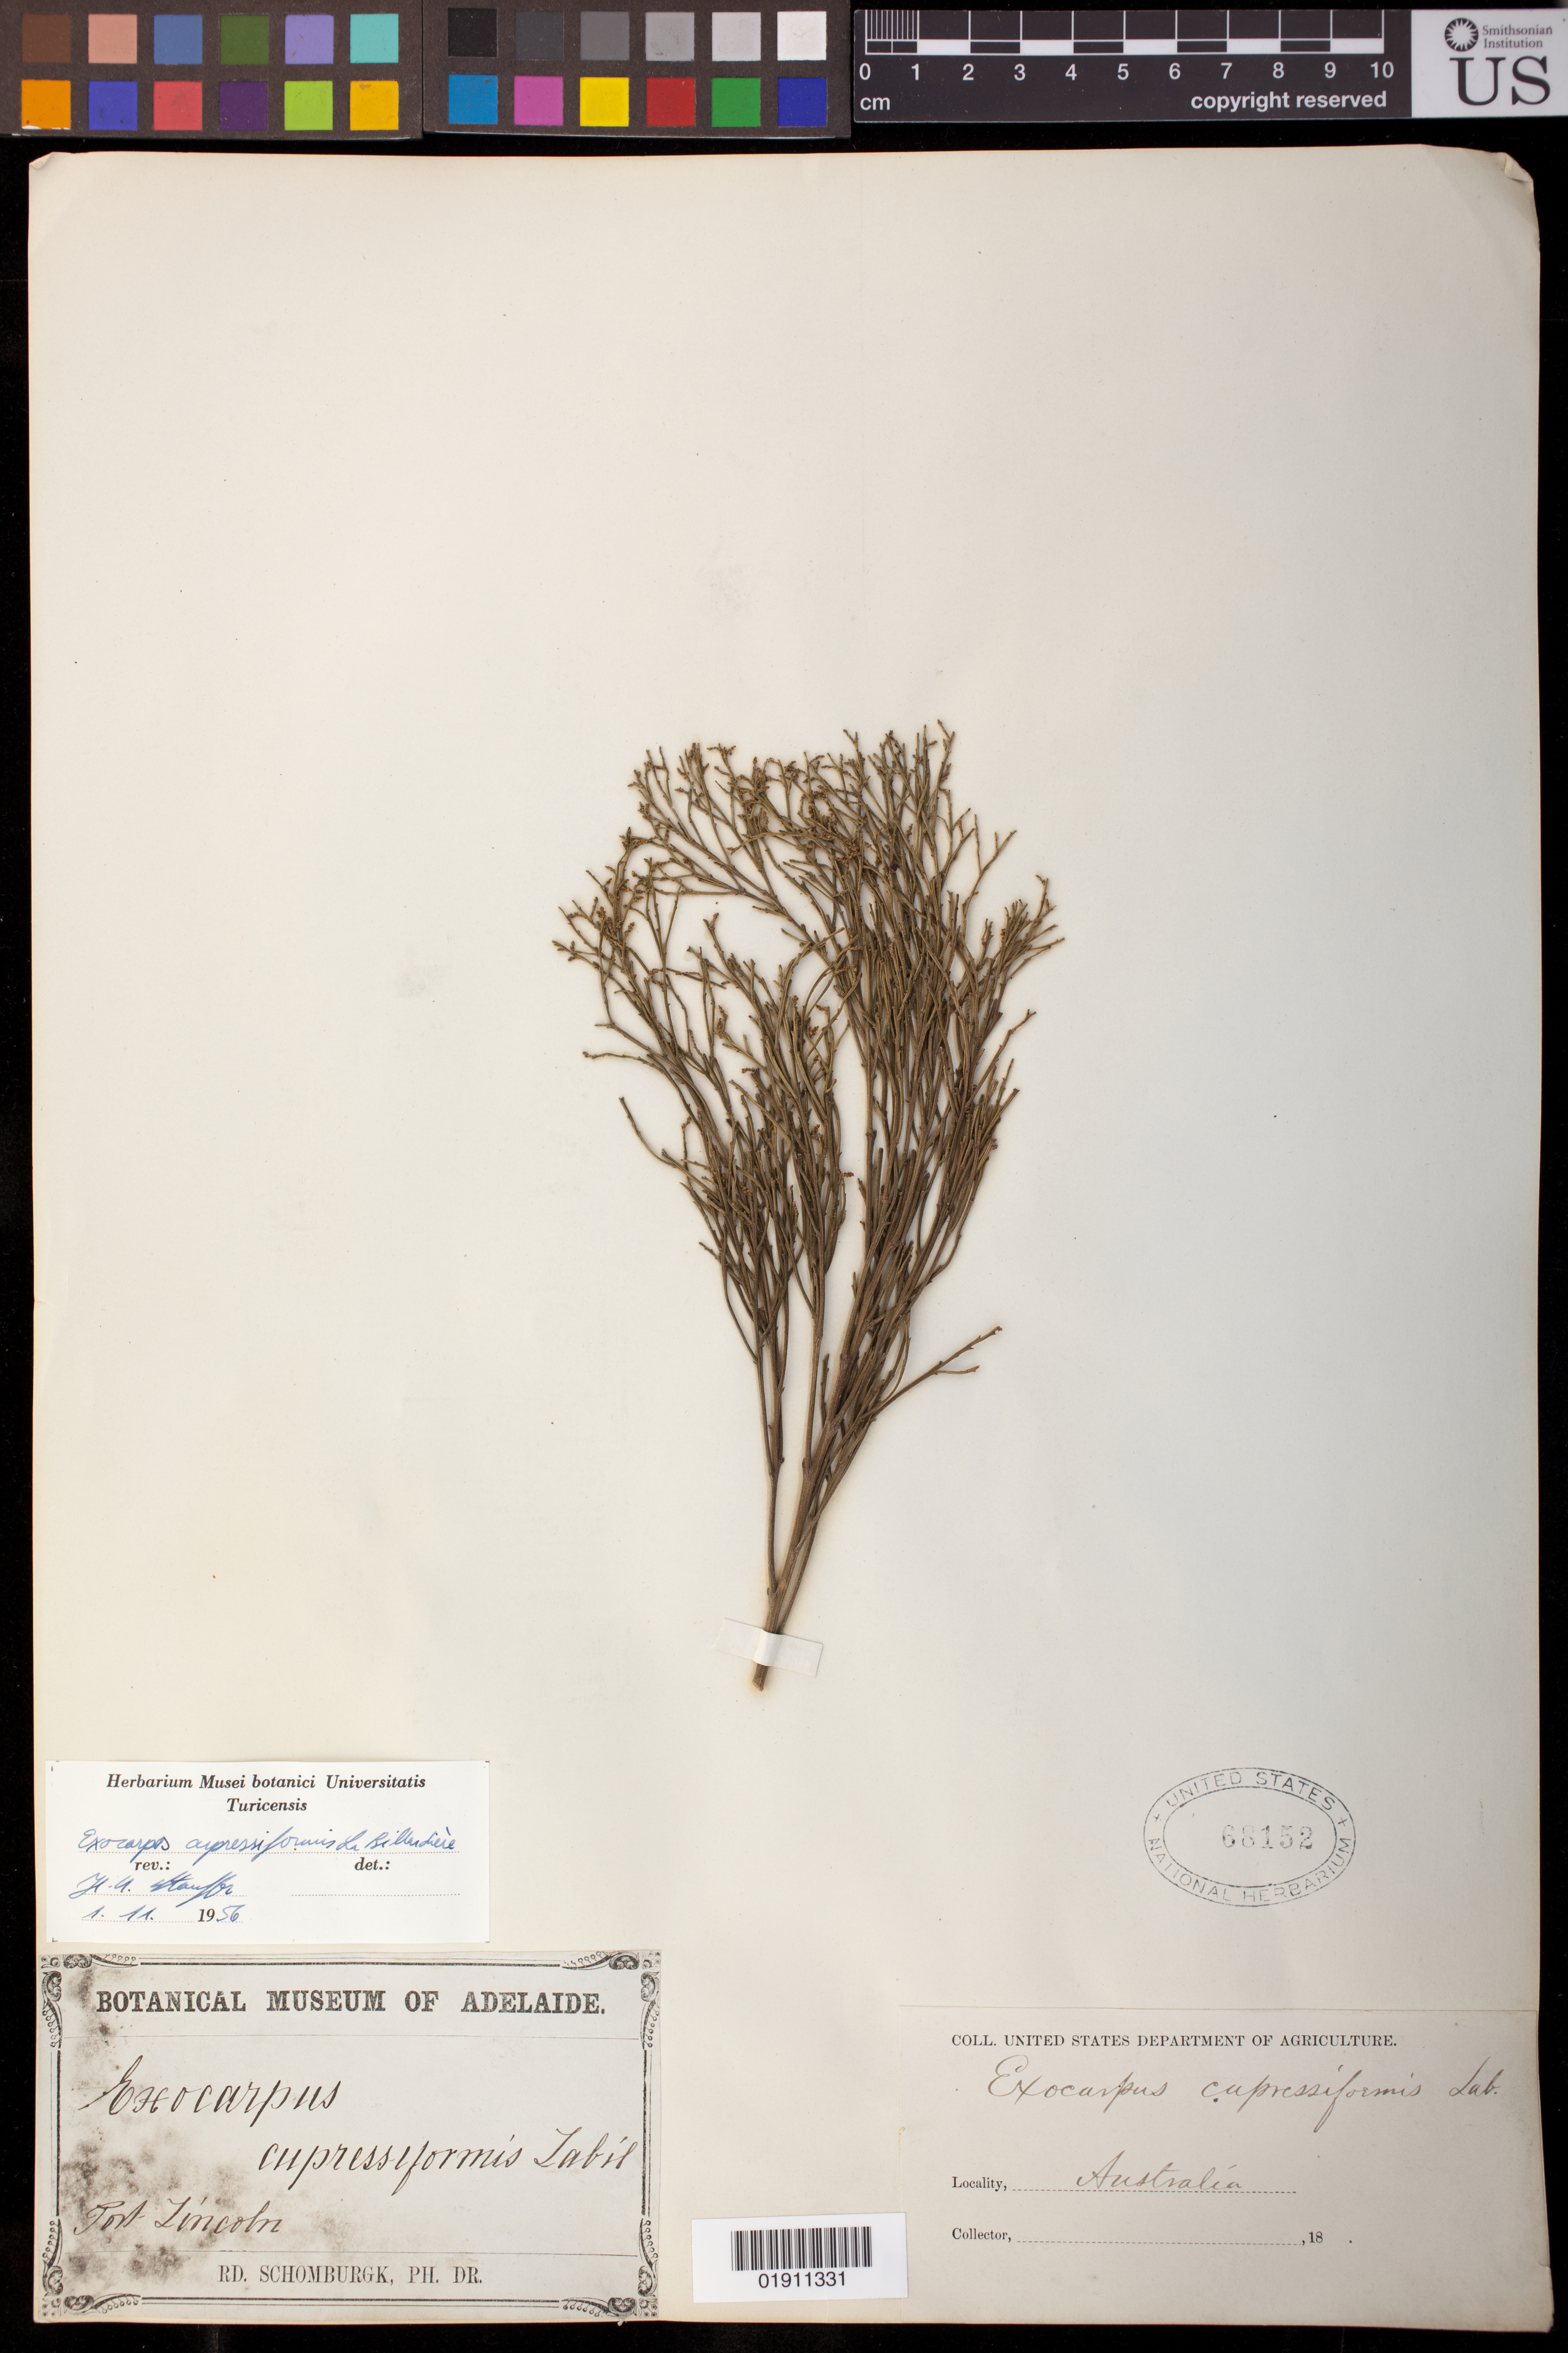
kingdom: Plantae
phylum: Tracheophyta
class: Magnoliopsida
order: Santalales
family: Santalaceae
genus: Exocarpos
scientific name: Exocarpos cupressiformis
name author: Labill.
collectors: R. Schomburgk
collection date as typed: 18xx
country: Australia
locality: Port Lincoln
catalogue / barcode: US 68152